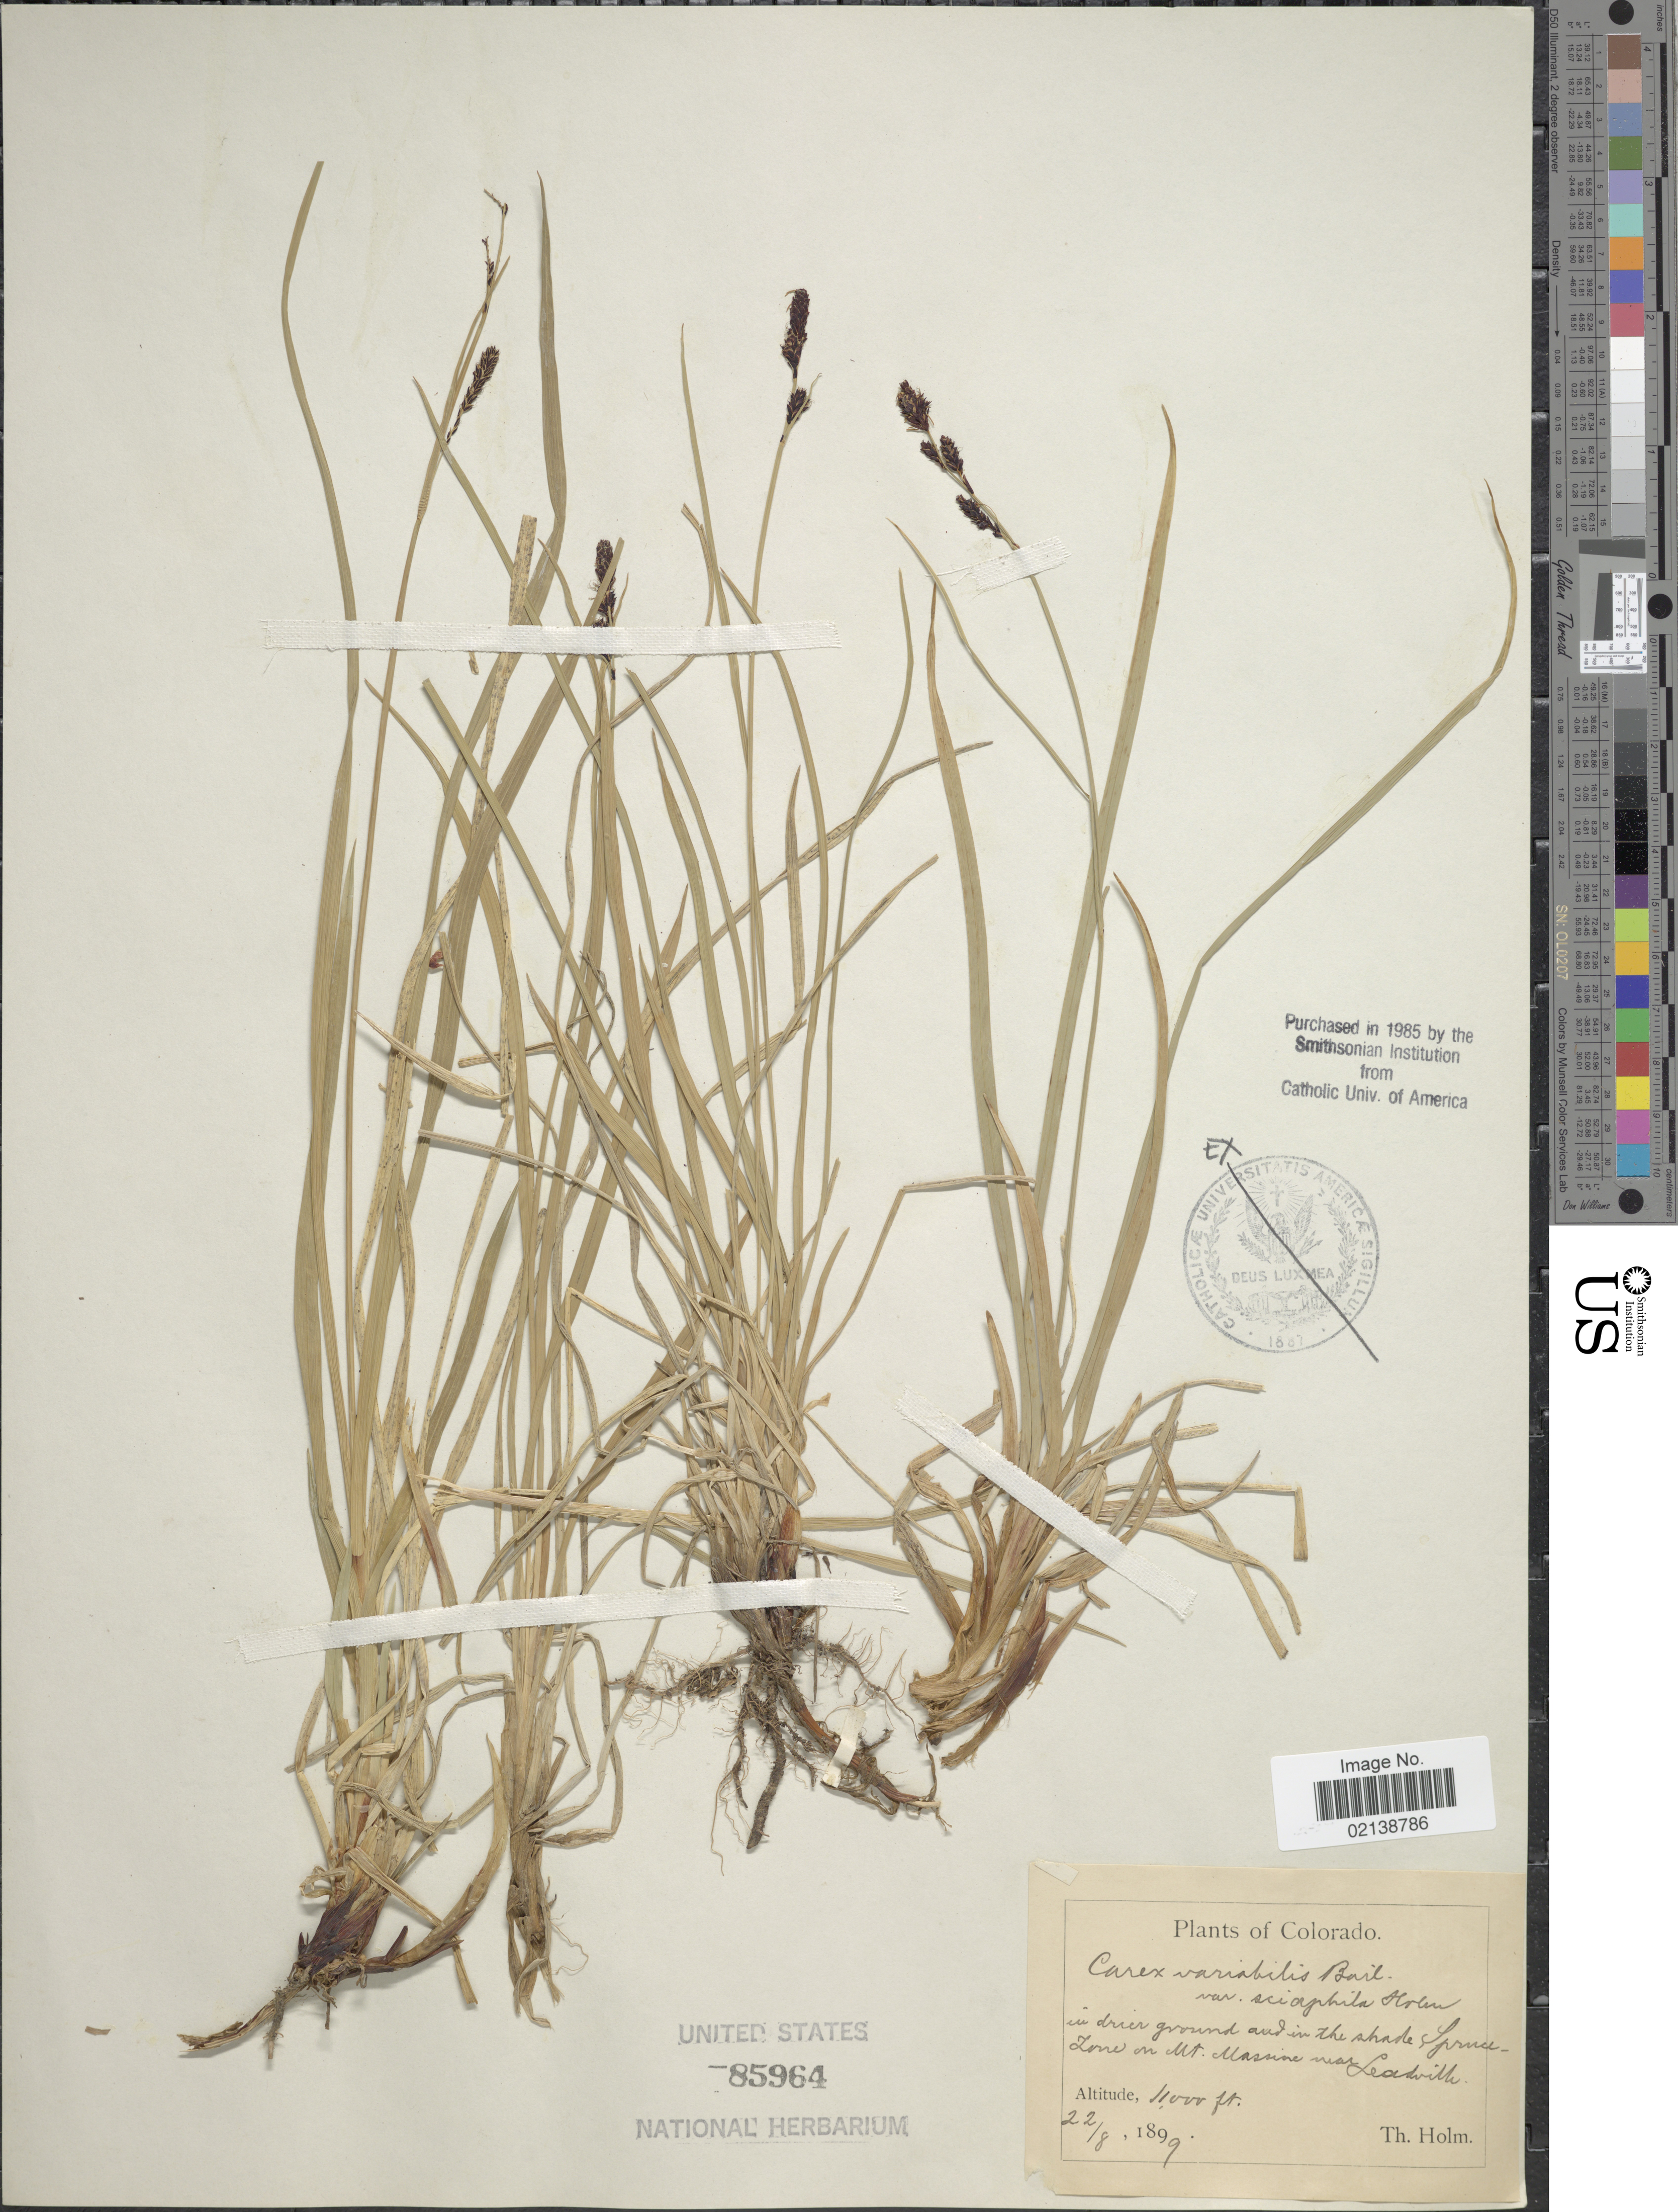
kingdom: Plantae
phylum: Tracheophyta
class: Liliopsida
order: Poales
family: Cyperaceae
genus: Carex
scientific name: Carex aquatilis var. aquatilis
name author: Wahlenb.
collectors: T. Holm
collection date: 1899-08-22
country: United States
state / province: Colorado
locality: In drier ground and in the shade Spruce Zone on Mt. Massive near Leadville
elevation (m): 3353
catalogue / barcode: US 85964